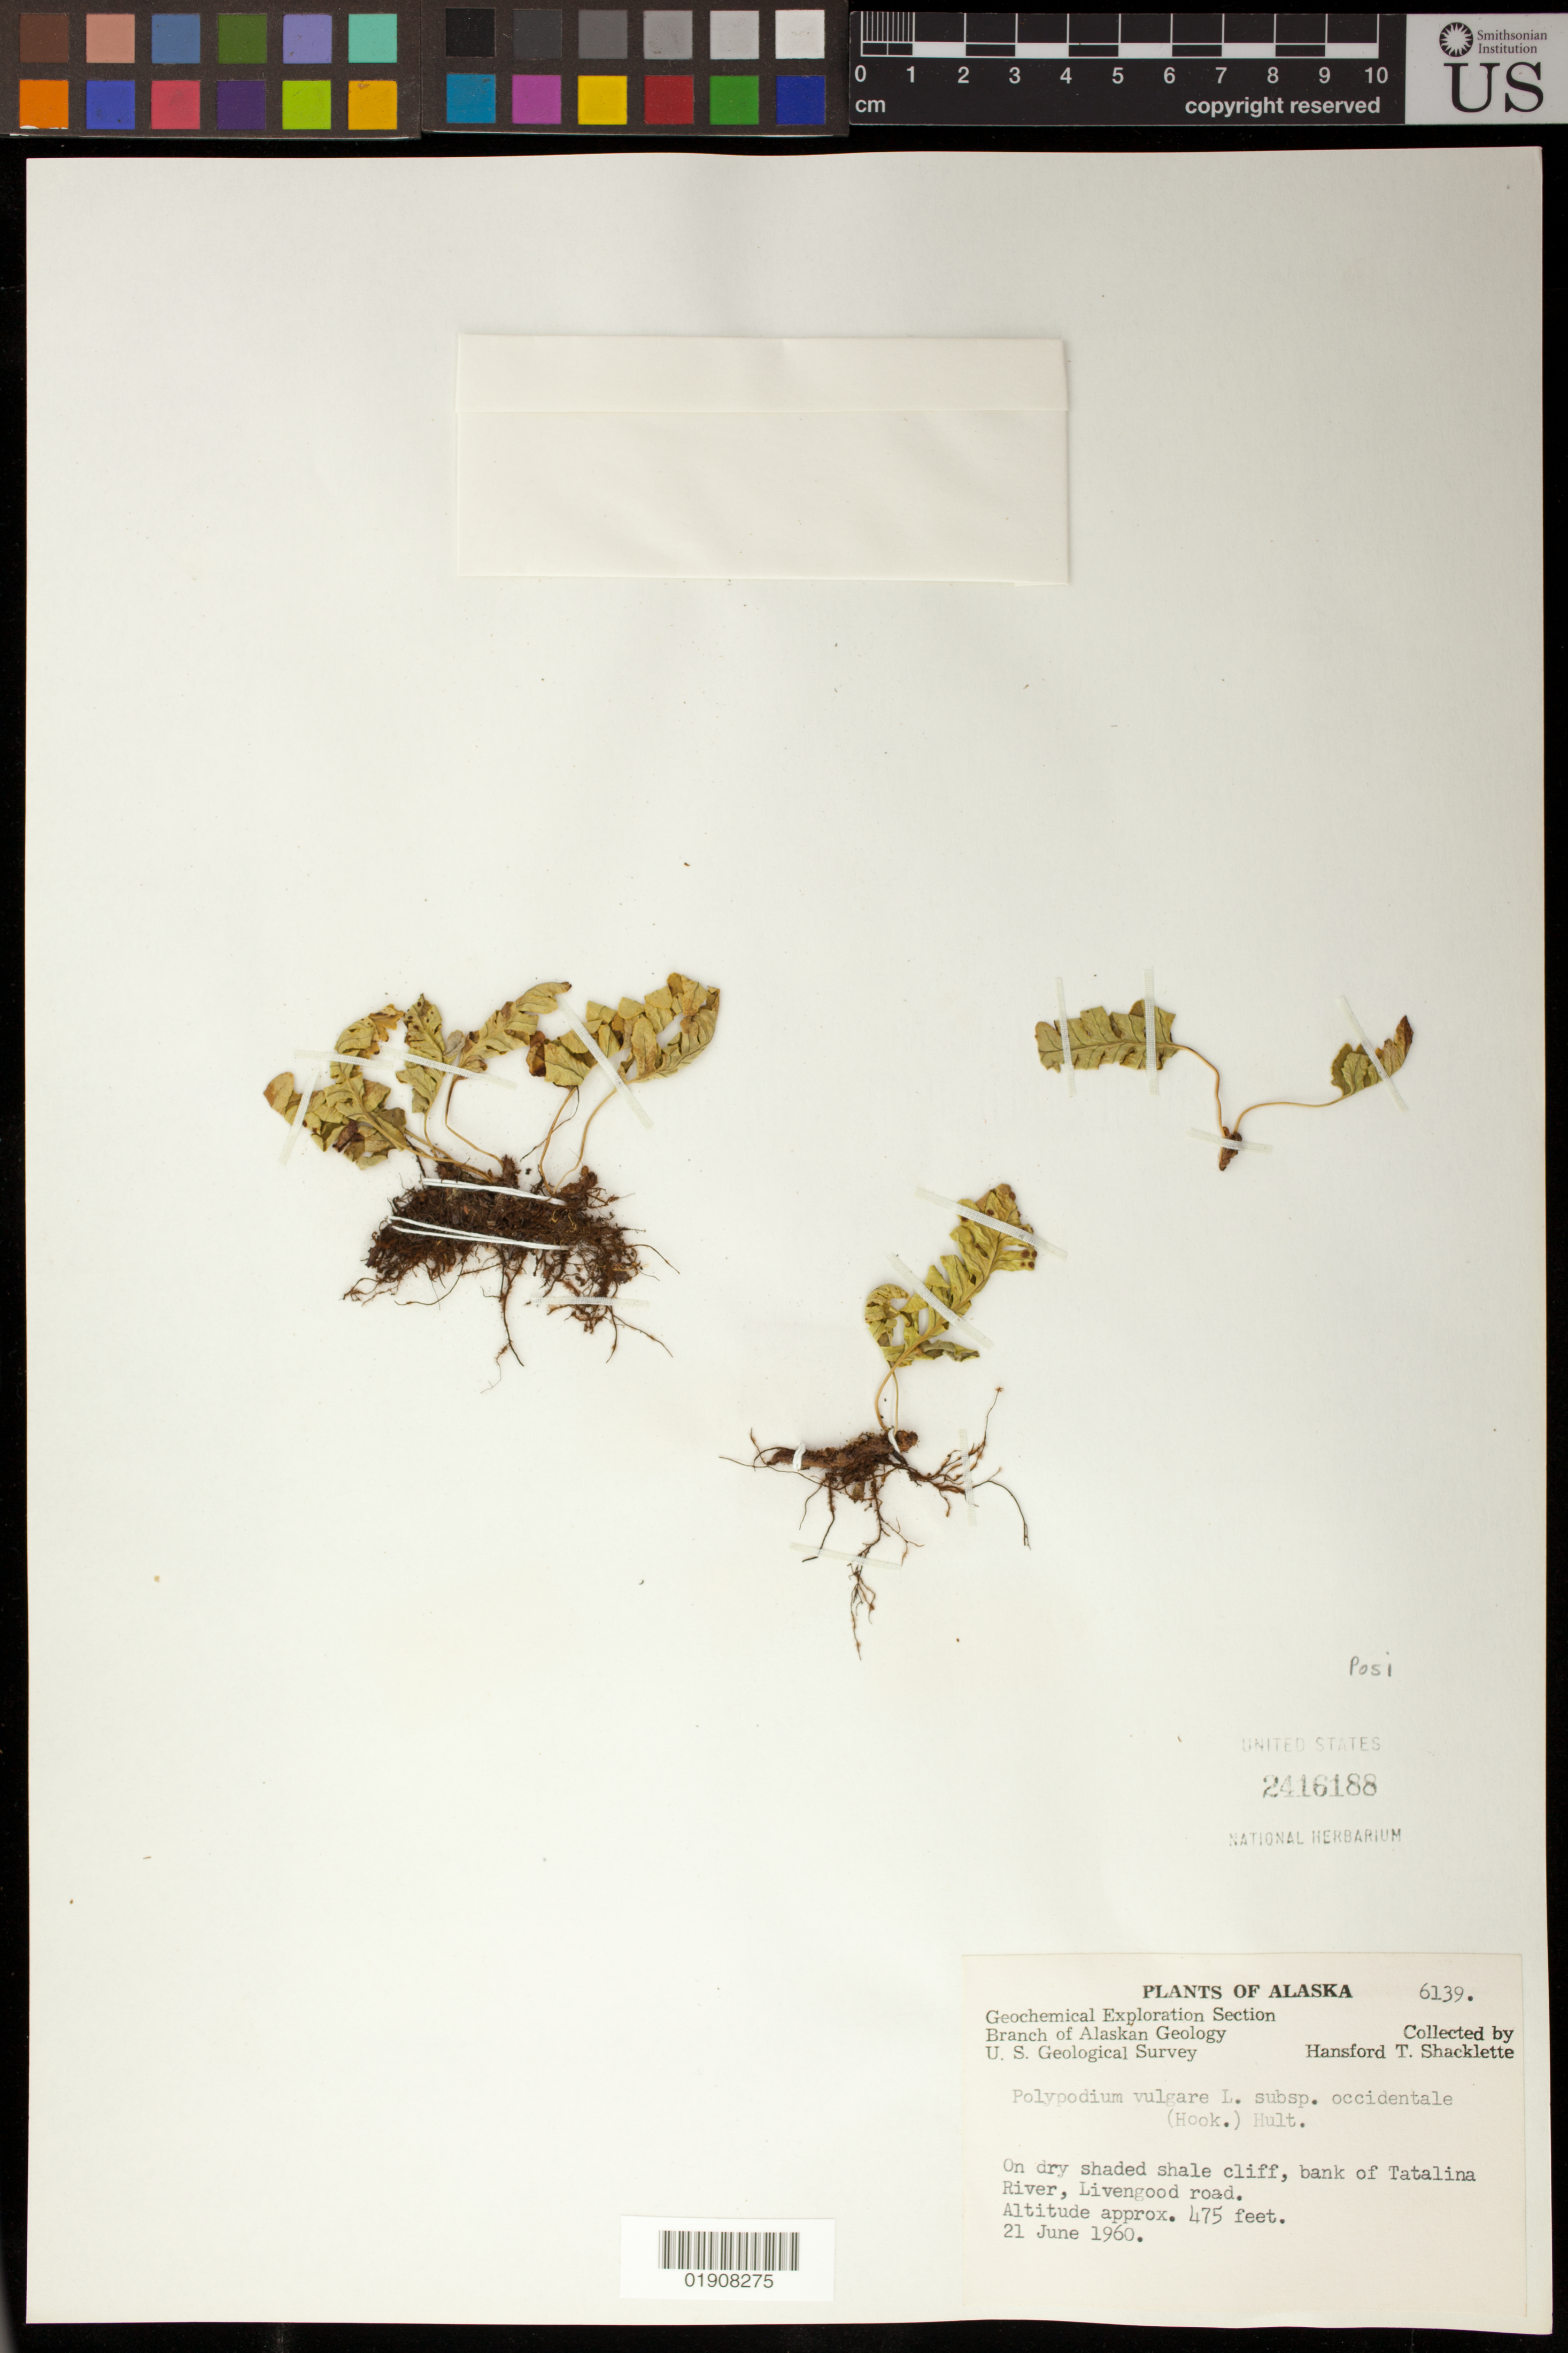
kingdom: Plantae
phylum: Tracheophyta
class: Polypodiopsida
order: Polypodiales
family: Polypodiaceae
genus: Polypodium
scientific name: Polypodium sibiricum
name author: Sipliv.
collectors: H. Shacklette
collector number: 6139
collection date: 1960-06-21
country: United States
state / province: Alaska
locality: Bank of Tatalina River, Livengood road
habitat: On dry shaded shale cliff.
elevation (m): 145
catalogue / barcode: US 2416188